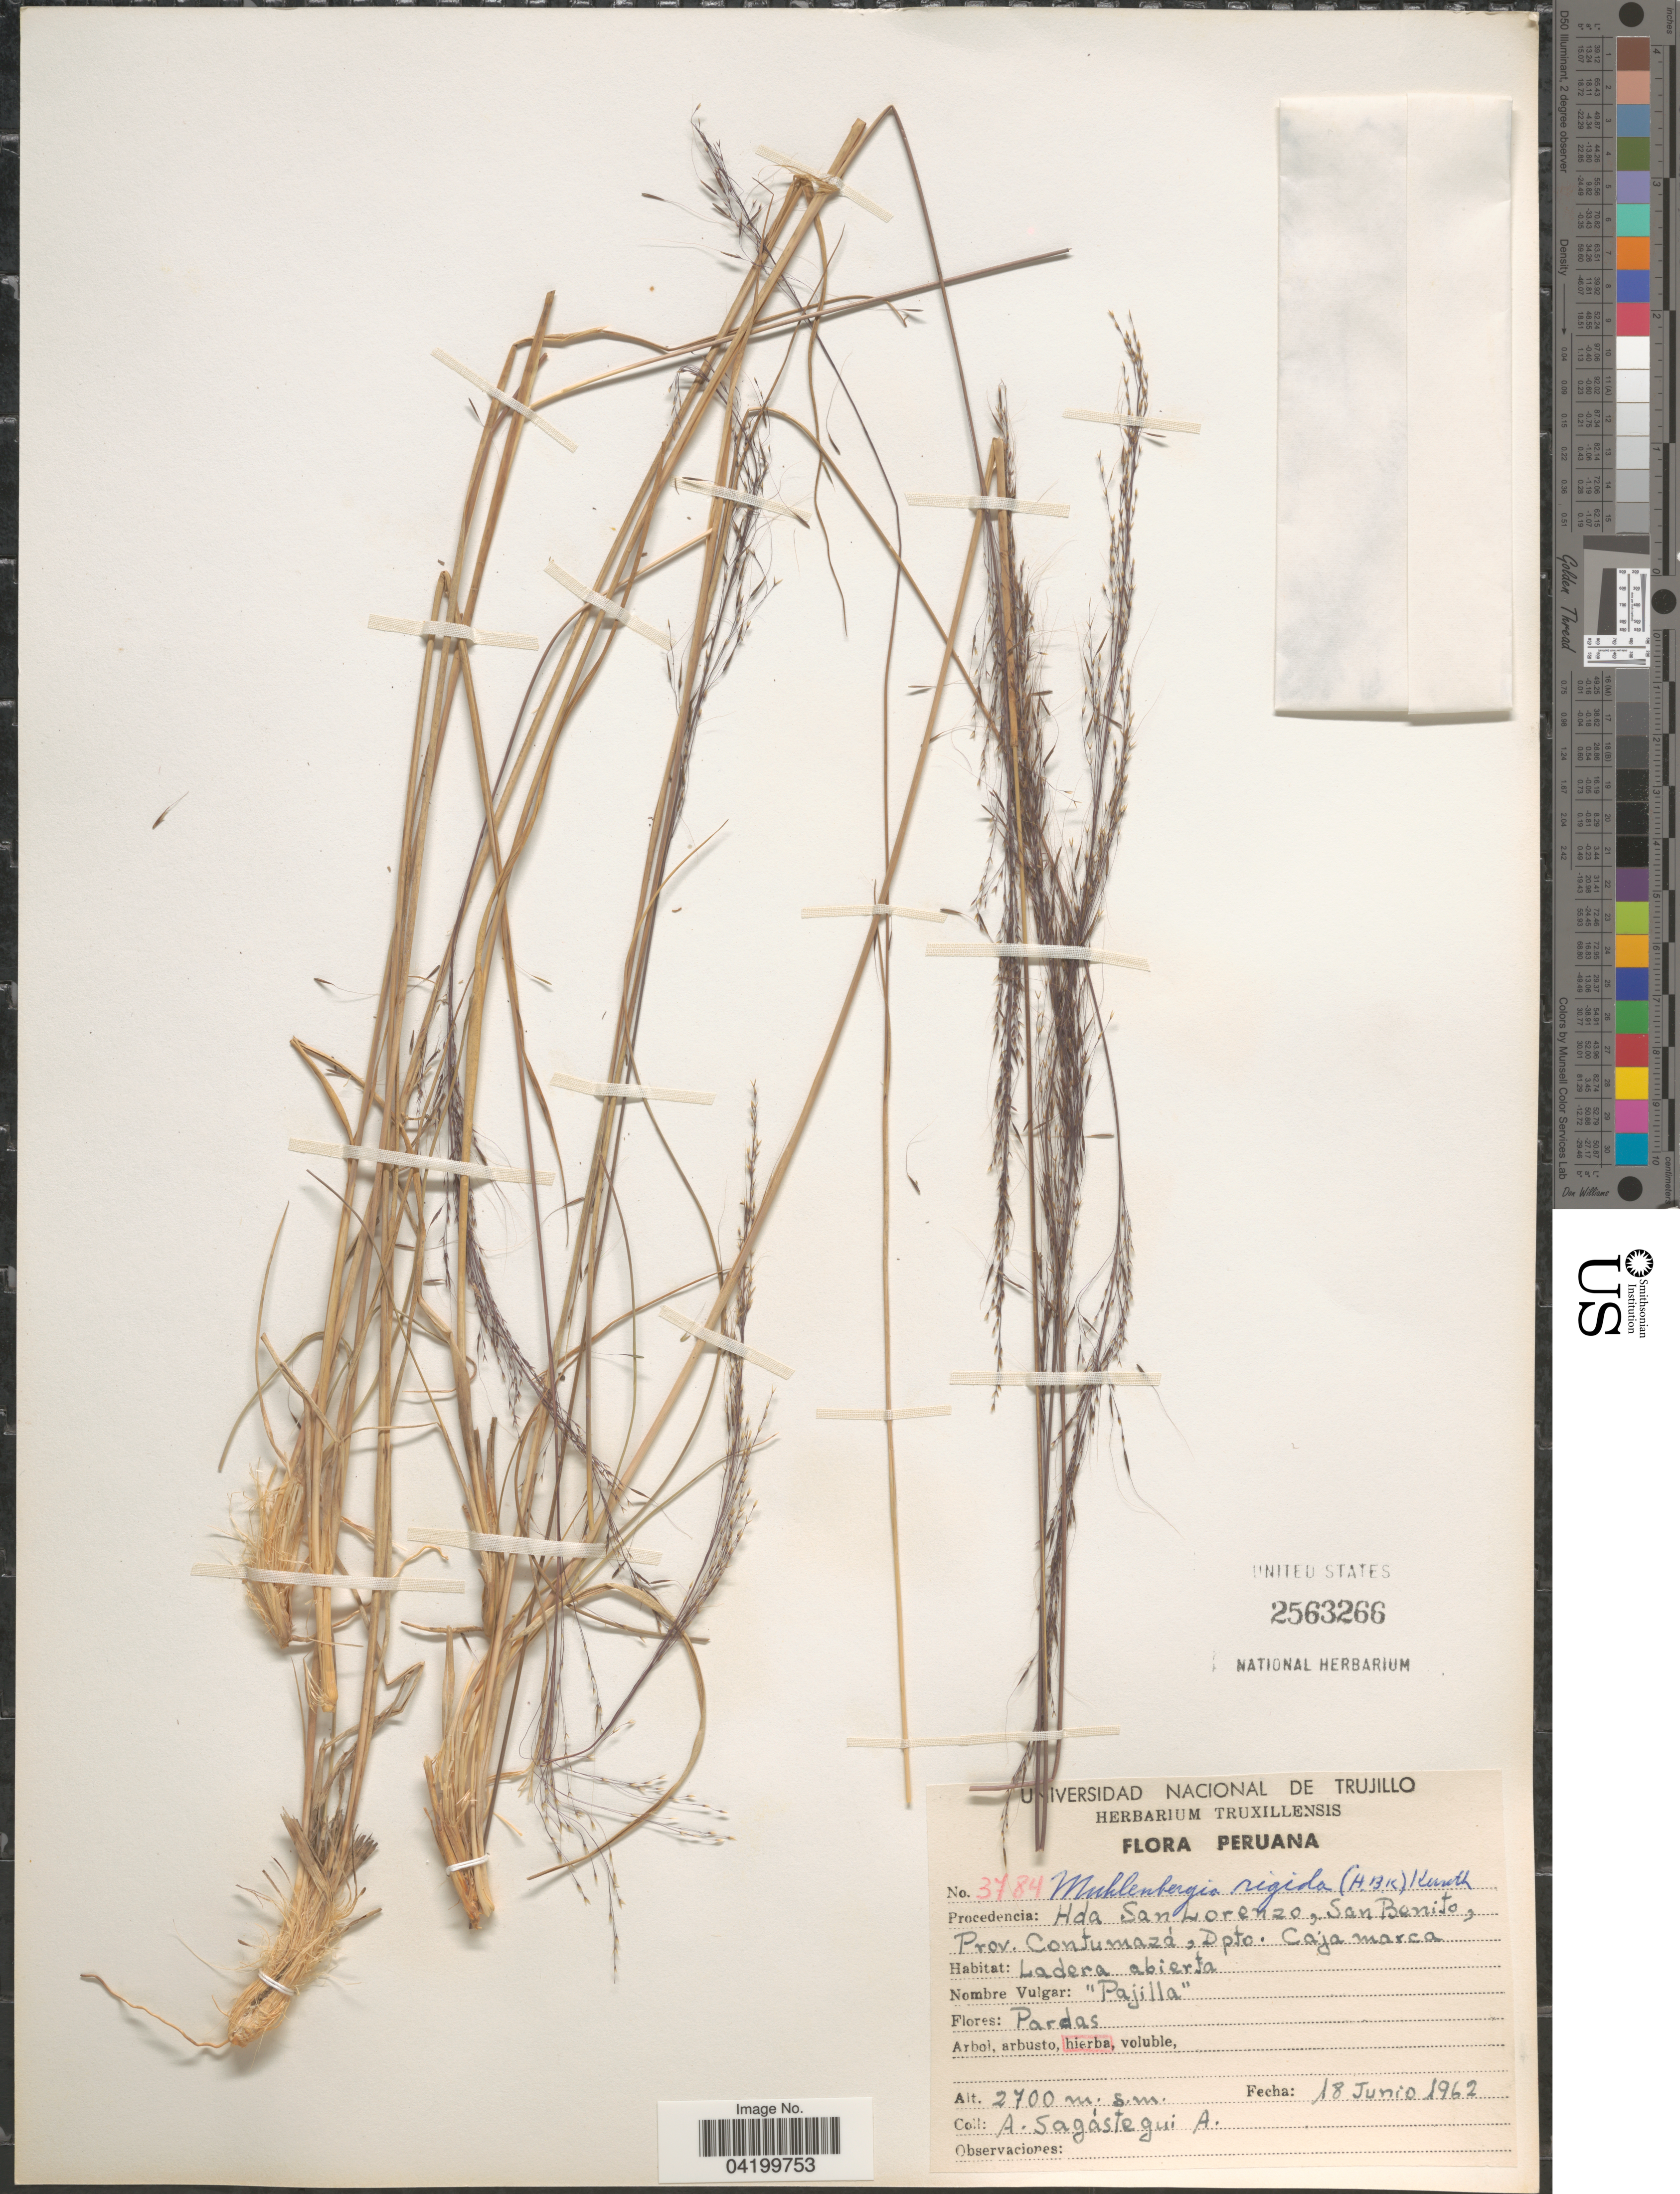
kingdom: Plantae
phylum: Tracheophyta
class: Liliopsida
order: Poales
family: Poaceae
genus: Muhlenbergia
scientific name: Muhlenbergia rigida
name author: (Kunth) Kunth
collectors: A. Sagástegui A.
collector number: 3784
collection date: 1962-06-18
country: Peru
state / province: Cajamarca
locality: Hda San Lorenzo, San Bonito, Prov. Contumazá, Dpto. Cajamarca.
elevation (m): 2700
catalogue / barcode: US 2563266